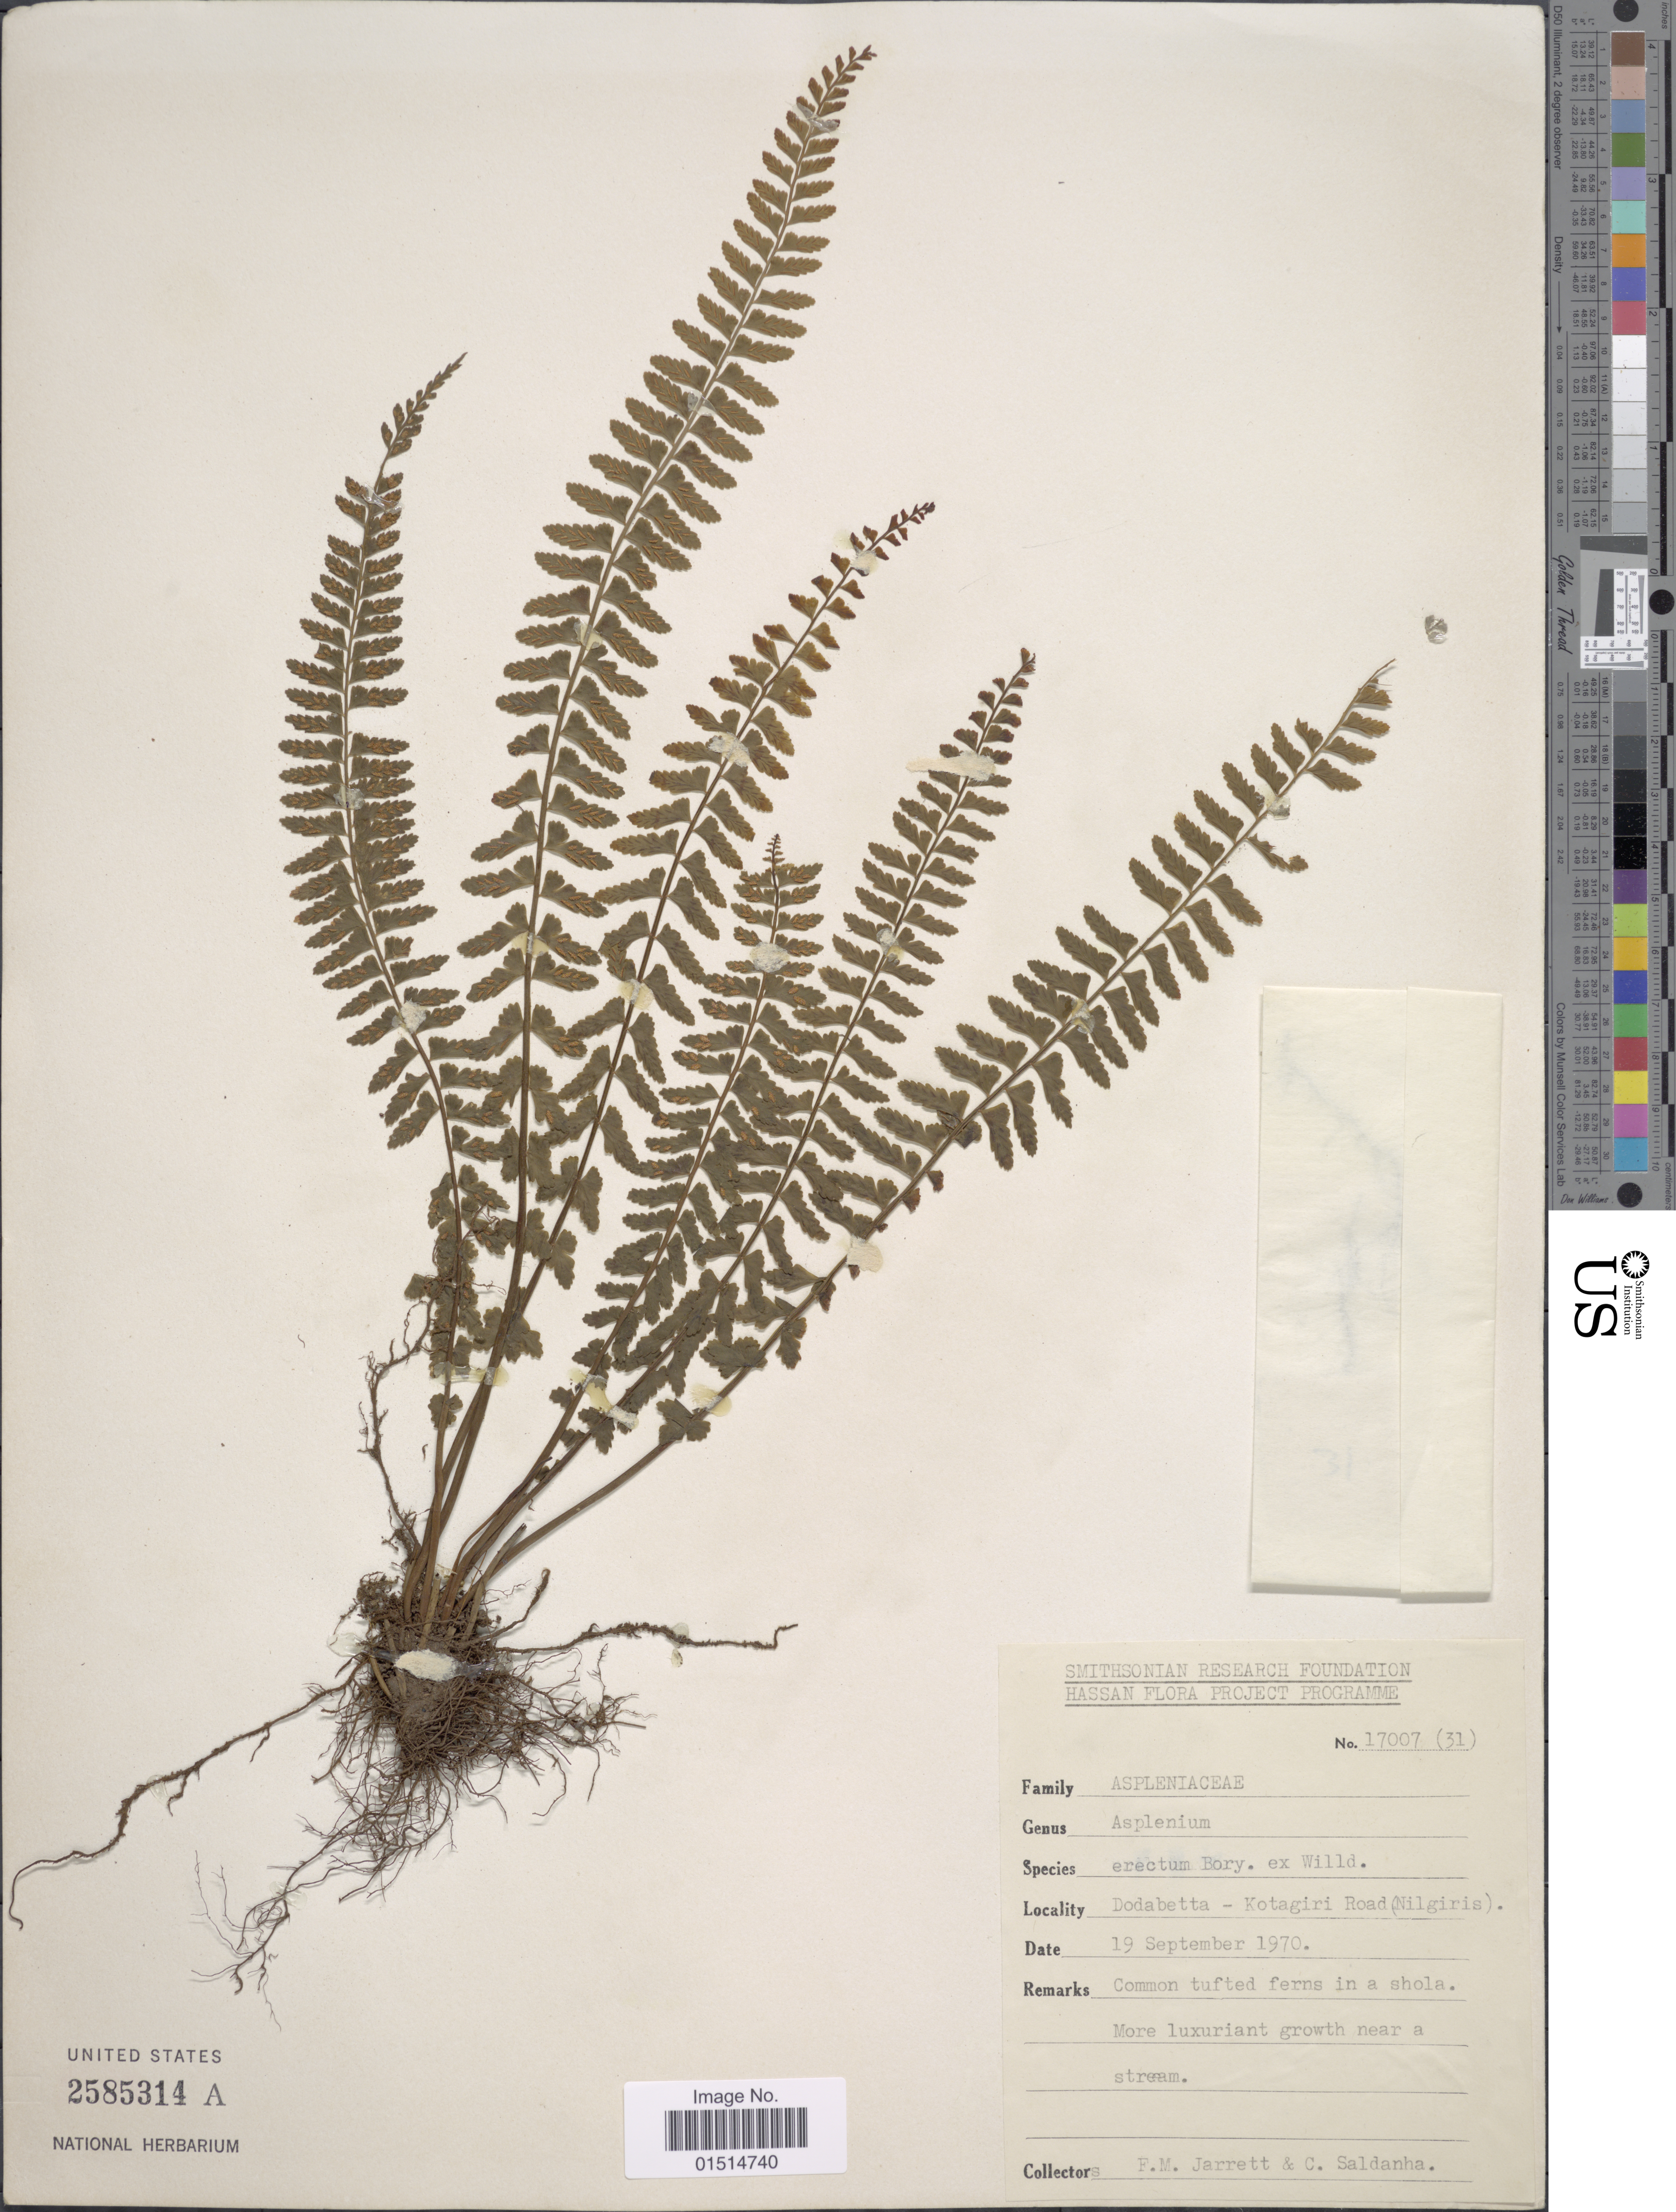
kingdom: Plantae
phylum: Tracheophyta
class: Polypodiopsida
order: Polypodiales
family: Aspleniaceae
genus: Asplenium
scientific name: Asplenium erectum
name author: Bory ex Willd.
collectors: F. M. Jarrett & C. Saldanha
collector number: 17007 (31)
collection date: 1970-12-19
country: India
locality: Dodabetta - Kotagiri Road (Nilgris) Common tufted ferns in a shole. More luxuriant growth near a stream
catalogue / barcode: US 258314A